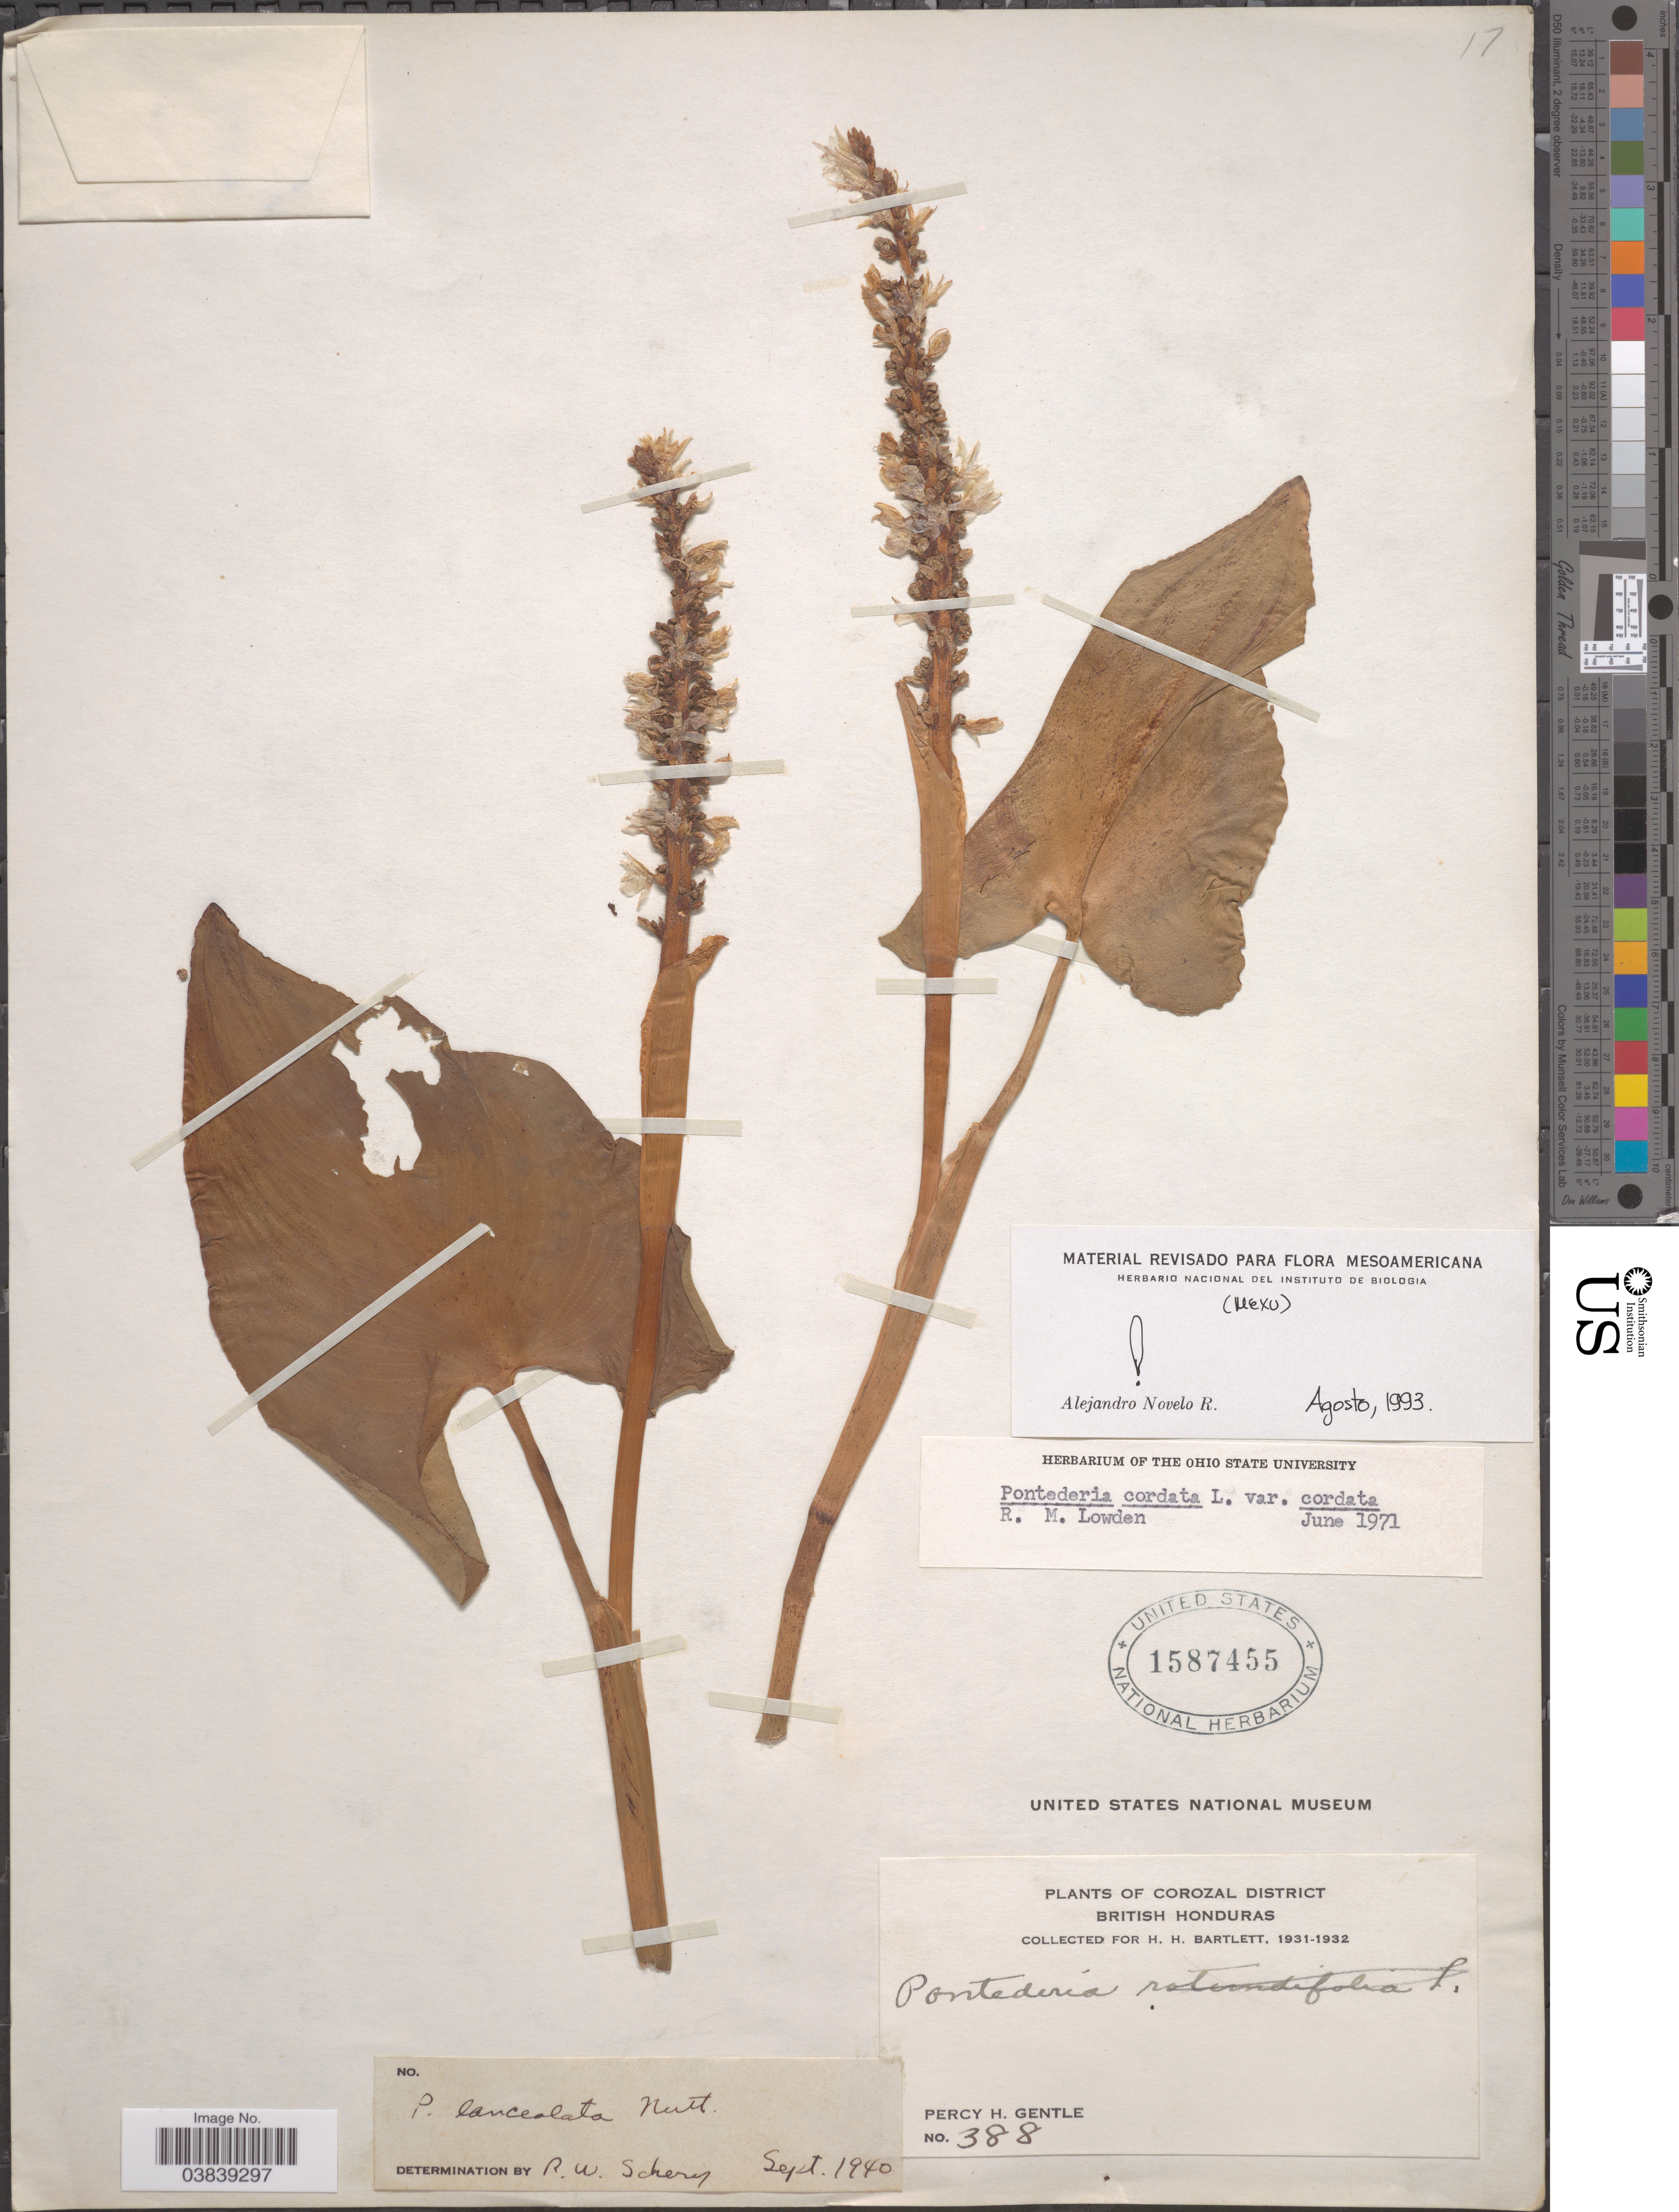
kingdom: Plantae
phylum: Tracheophyta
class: Liliopsida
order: Commelinales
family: Pontederiaceae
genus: Pontederia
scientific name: Pontederia cordata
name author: L.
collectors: P. H. Gentle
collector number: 388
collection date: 1931/1932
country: Belize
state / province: Corozal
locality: Corozal District, British Honduras.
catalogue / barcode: US 1587455